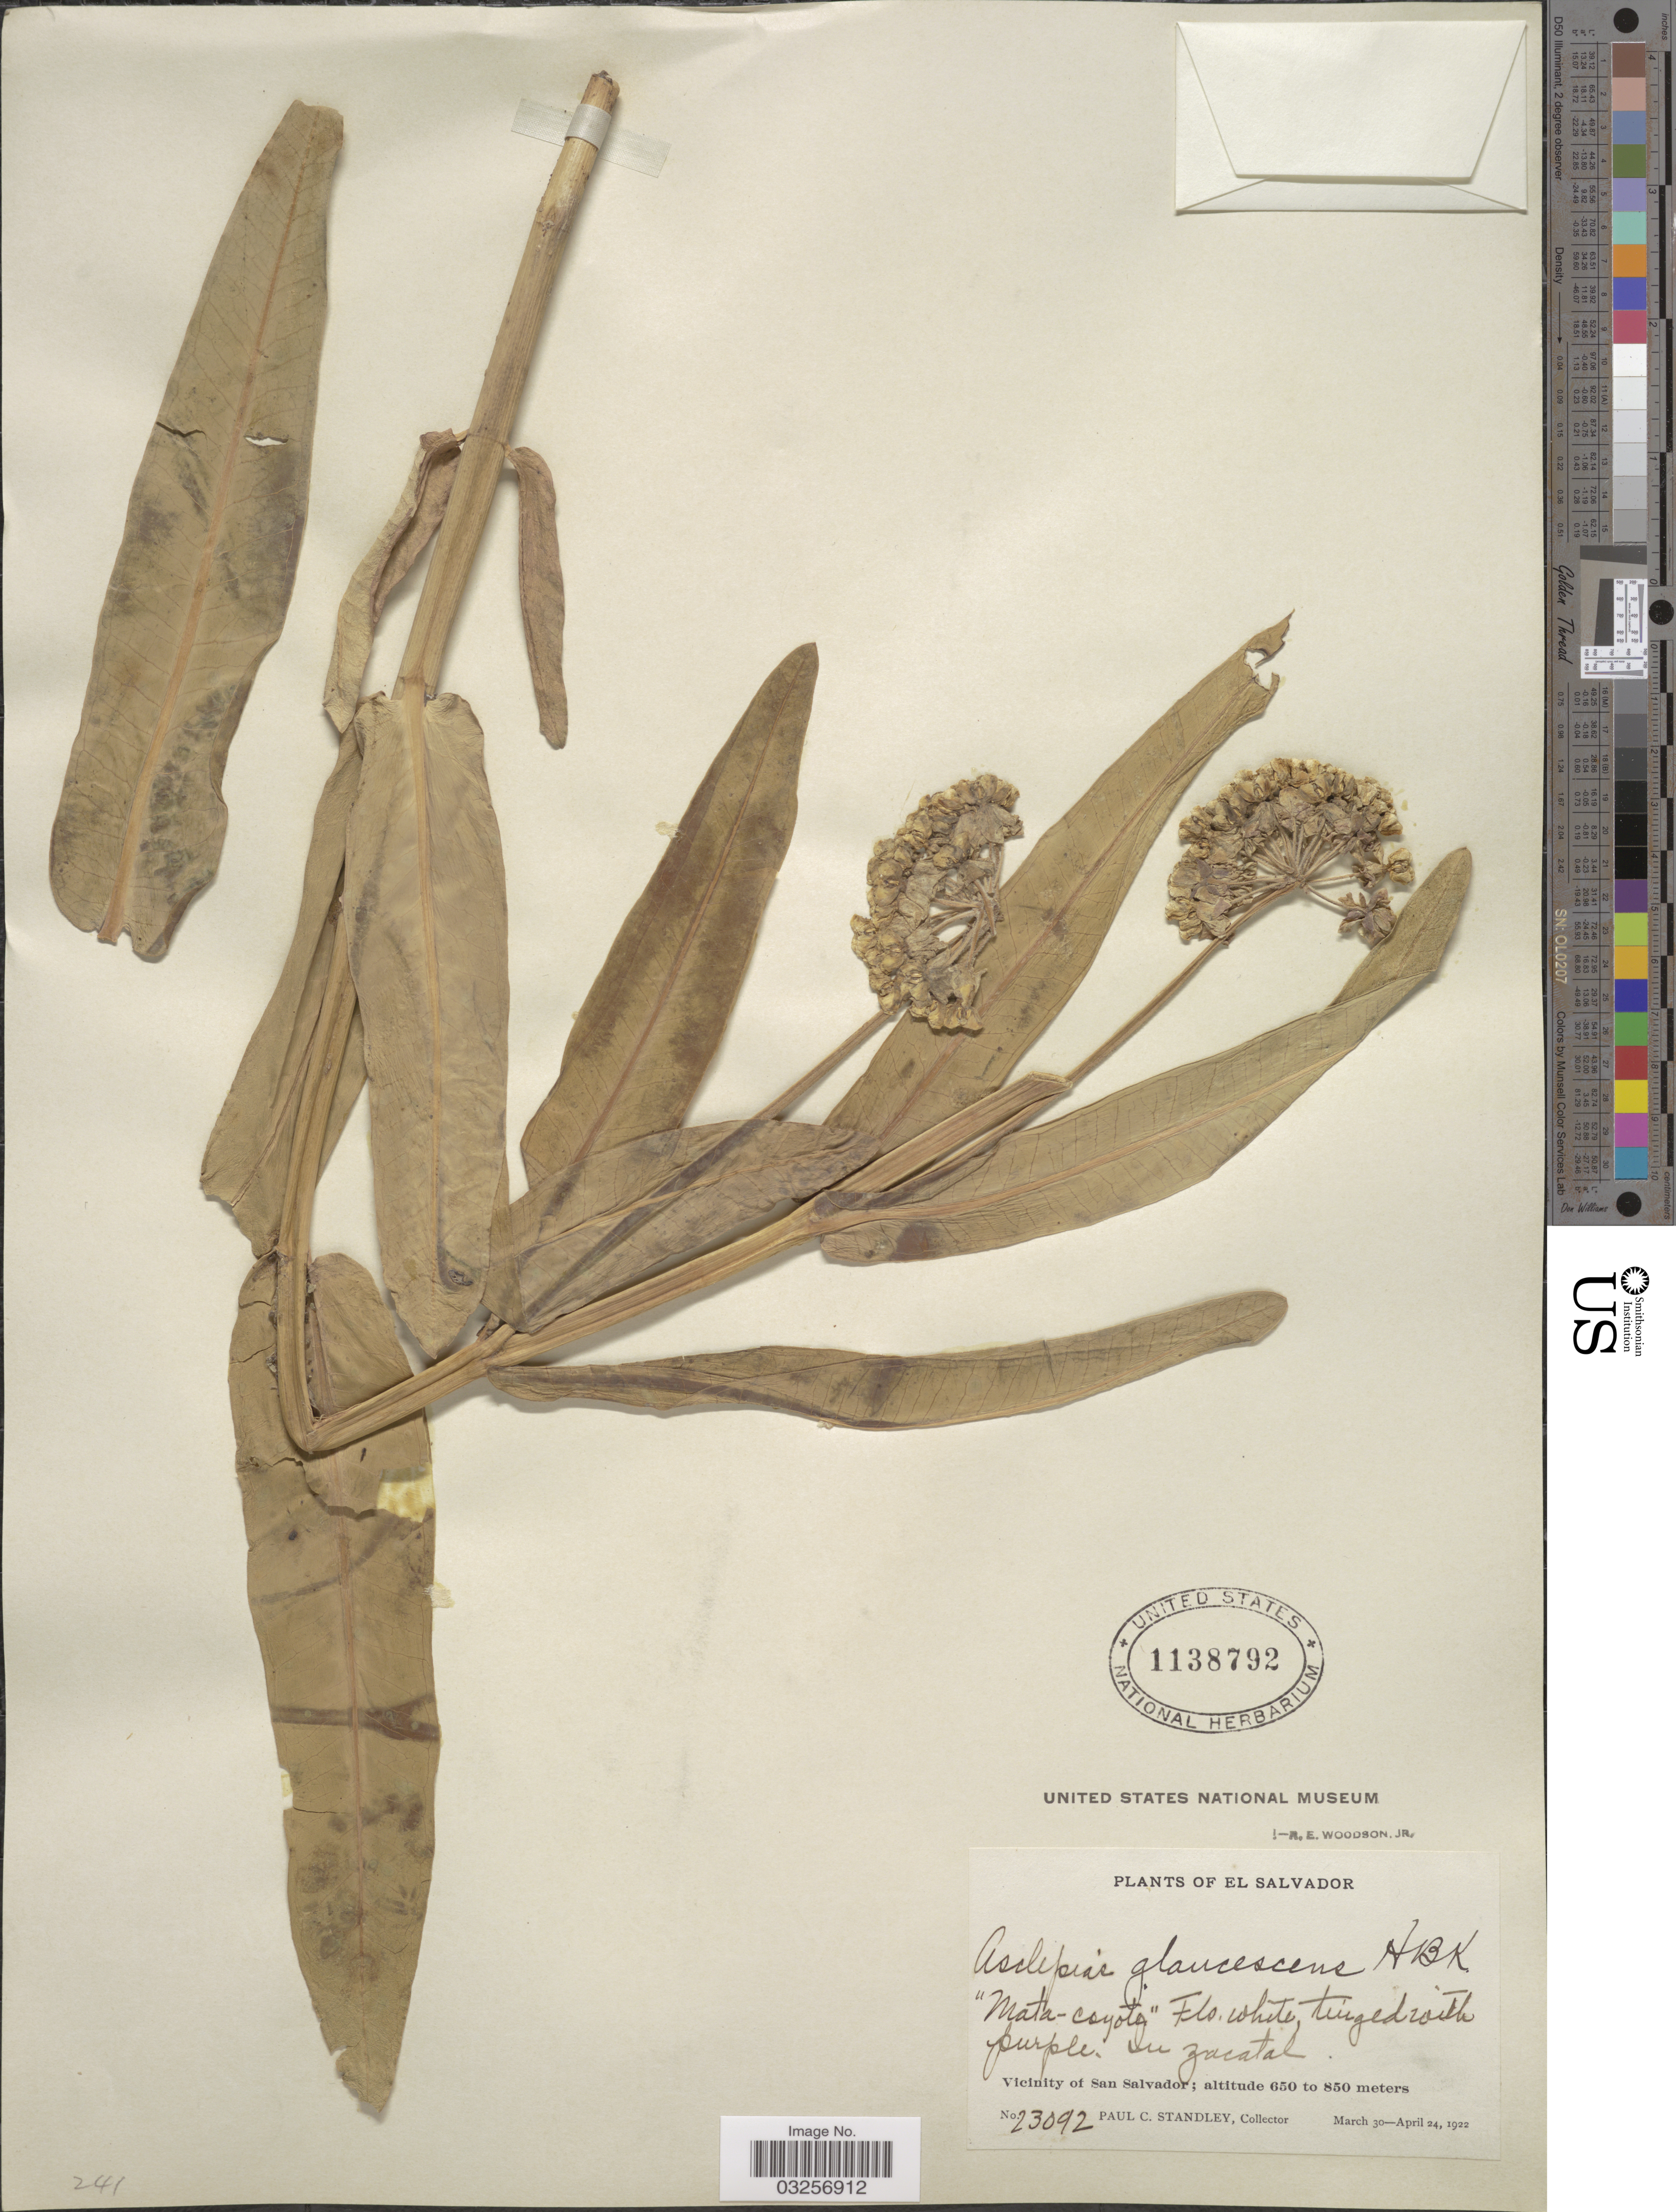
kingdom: Plantae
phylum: Tracheophyta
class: Magnoliopsida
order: Gentianales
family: Apocynaceae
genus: Asclepias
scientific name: Asclepias glaucescens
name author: Kunth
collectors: P. C. Standley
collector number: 23092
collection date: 1922-03-30/1922-04-24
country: El Salvador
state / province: San Salvador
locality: In zacatal. Vicinity of San Salvador.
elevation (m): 650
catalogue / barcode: US 1138792